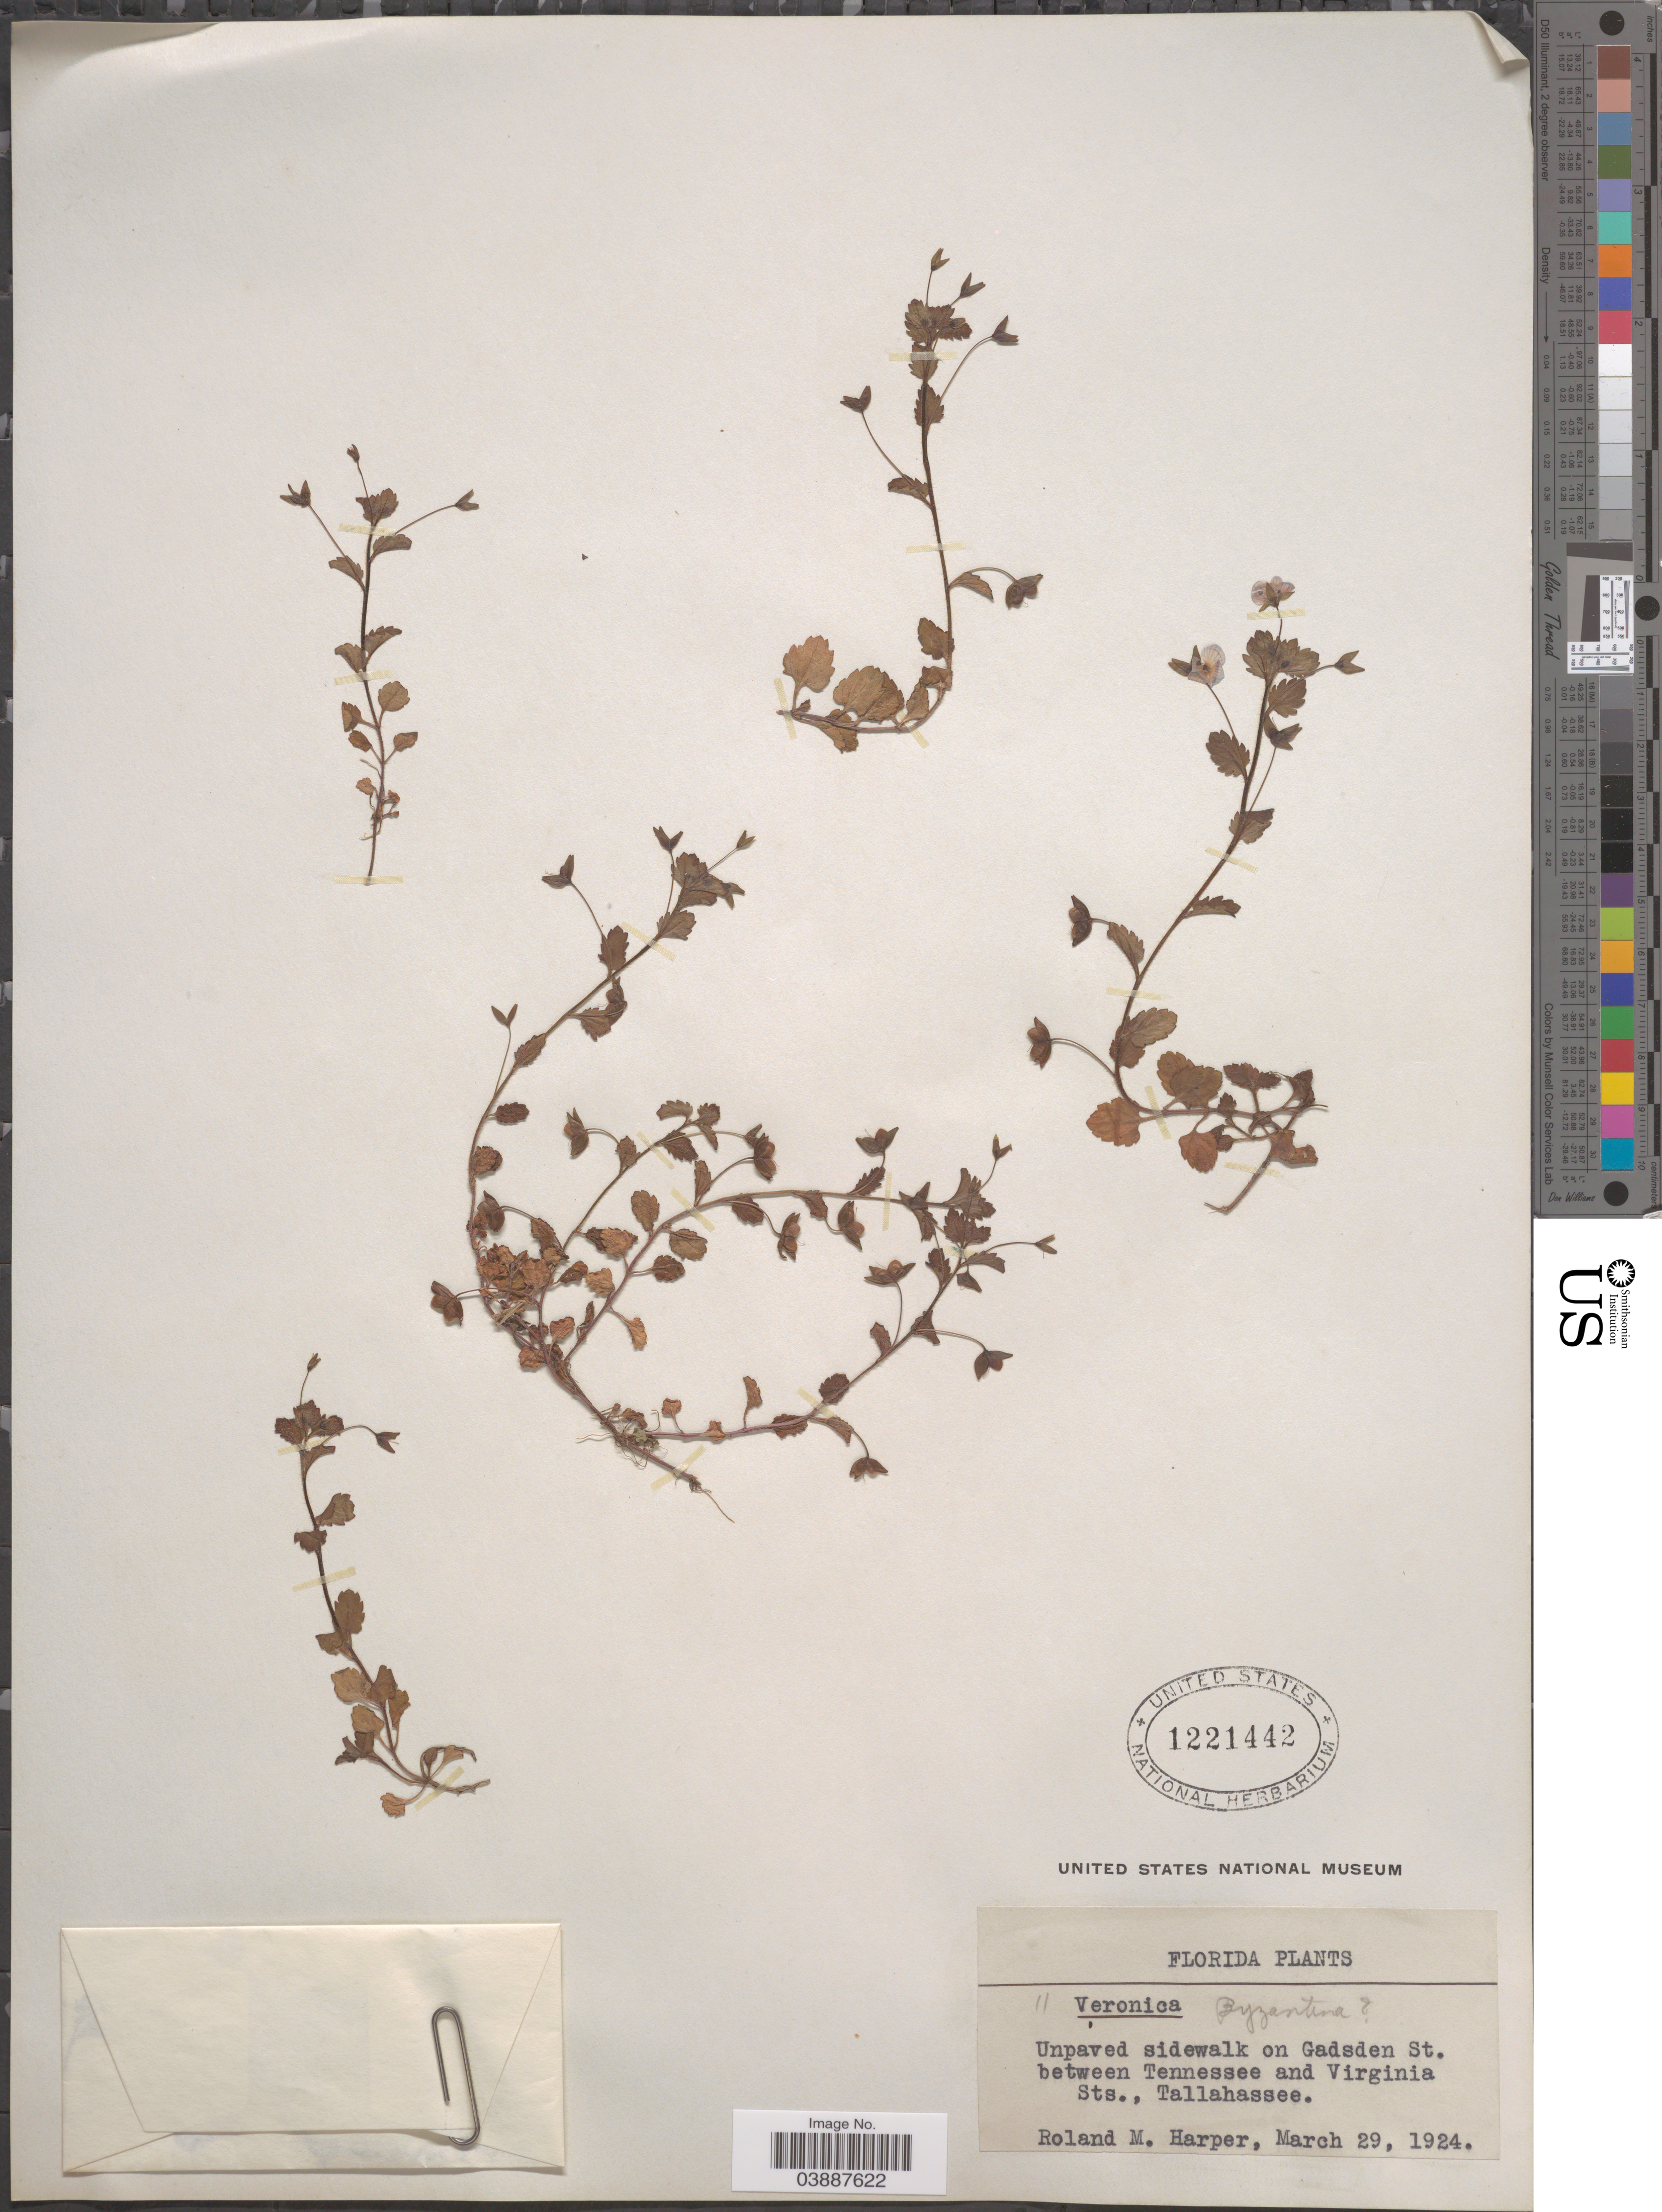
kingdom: Plantae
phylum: Tracheophyta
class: Magnoliopsida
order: Lamiales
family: Plantaginaceae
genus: Veronica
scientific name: Veronica persica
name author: Poir.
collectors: R. M. Harper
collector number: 11?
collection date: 1924-03-29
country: United States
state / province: Florida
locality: Unpaved sidewalk on Gadsen St. between Tennessee and Virginia Sts. Tallahassee.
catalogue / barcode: US 1221442